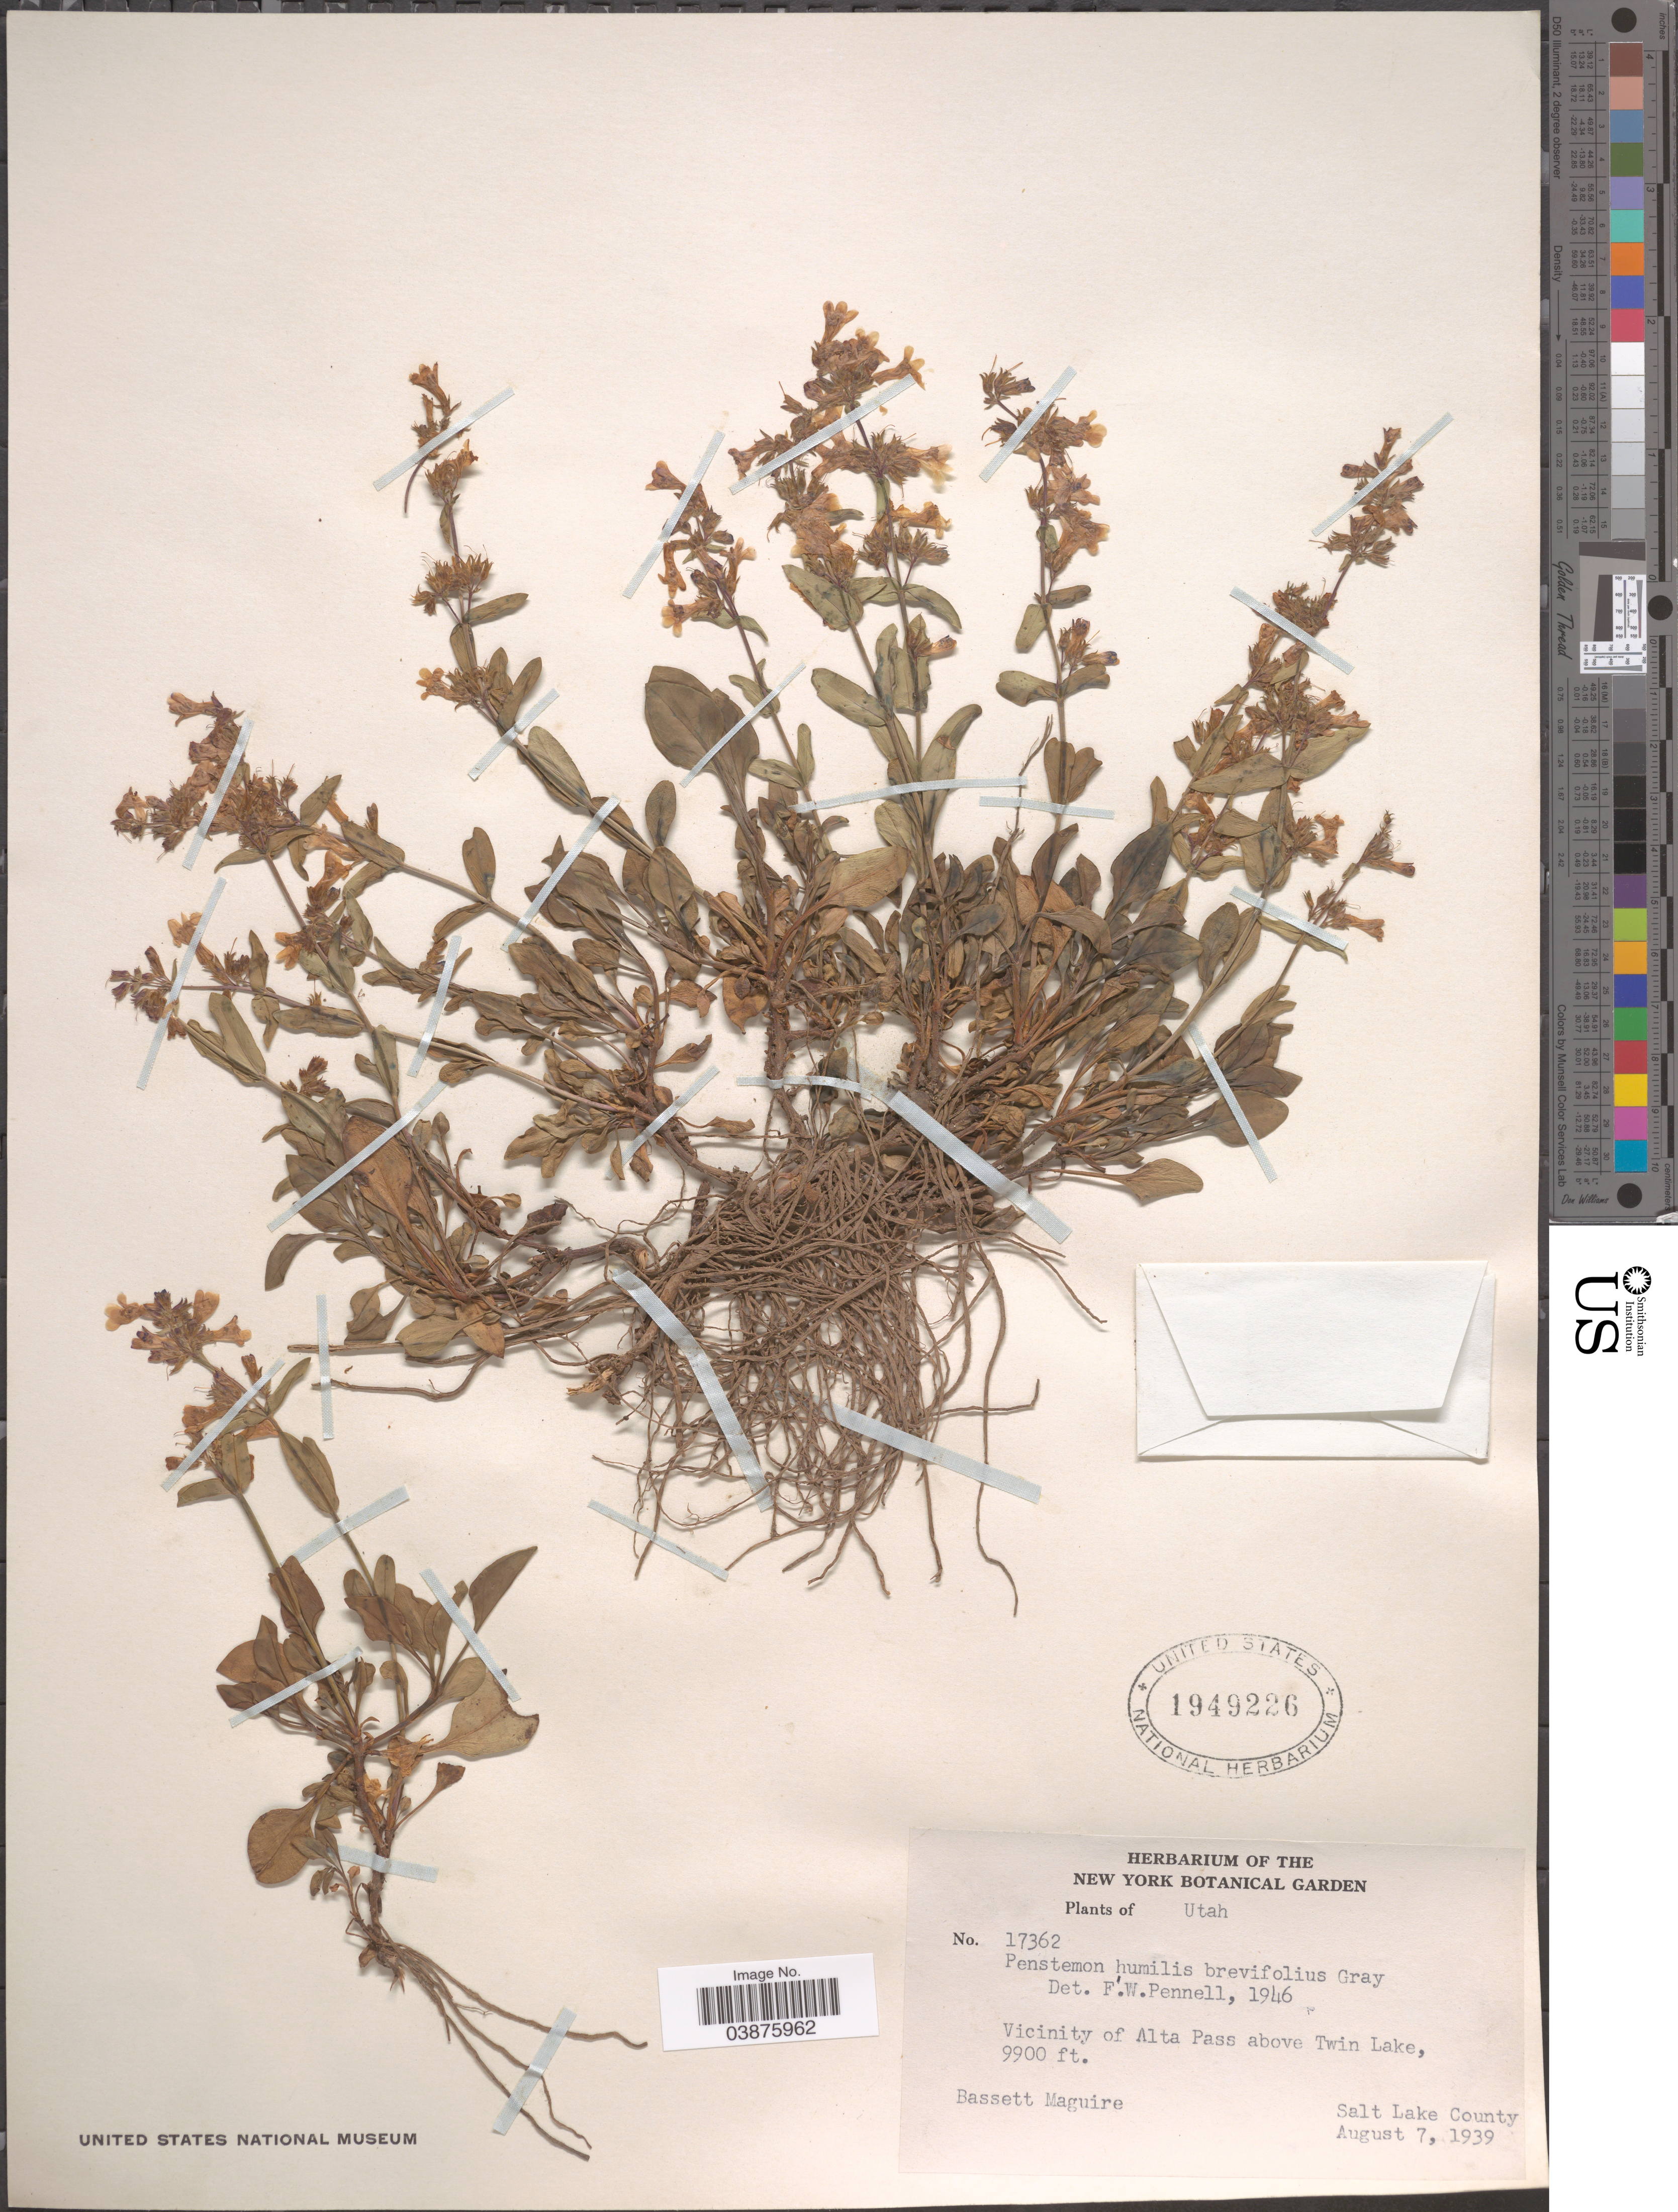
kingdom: Plantae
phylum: Tracheophyta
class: Magnoliopsida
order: Lamiales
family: Plantaginaceae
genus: Penstemon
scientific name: Penstemon humilis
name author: Nutt. ex A. Gray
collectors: B. Maguire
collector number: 17362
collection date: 1939-08-07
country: United States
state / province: Utah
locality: Vicinity of Alta Pass above Twin Lake, Salt Lake County.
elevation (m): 3018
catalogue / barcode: US 1949226